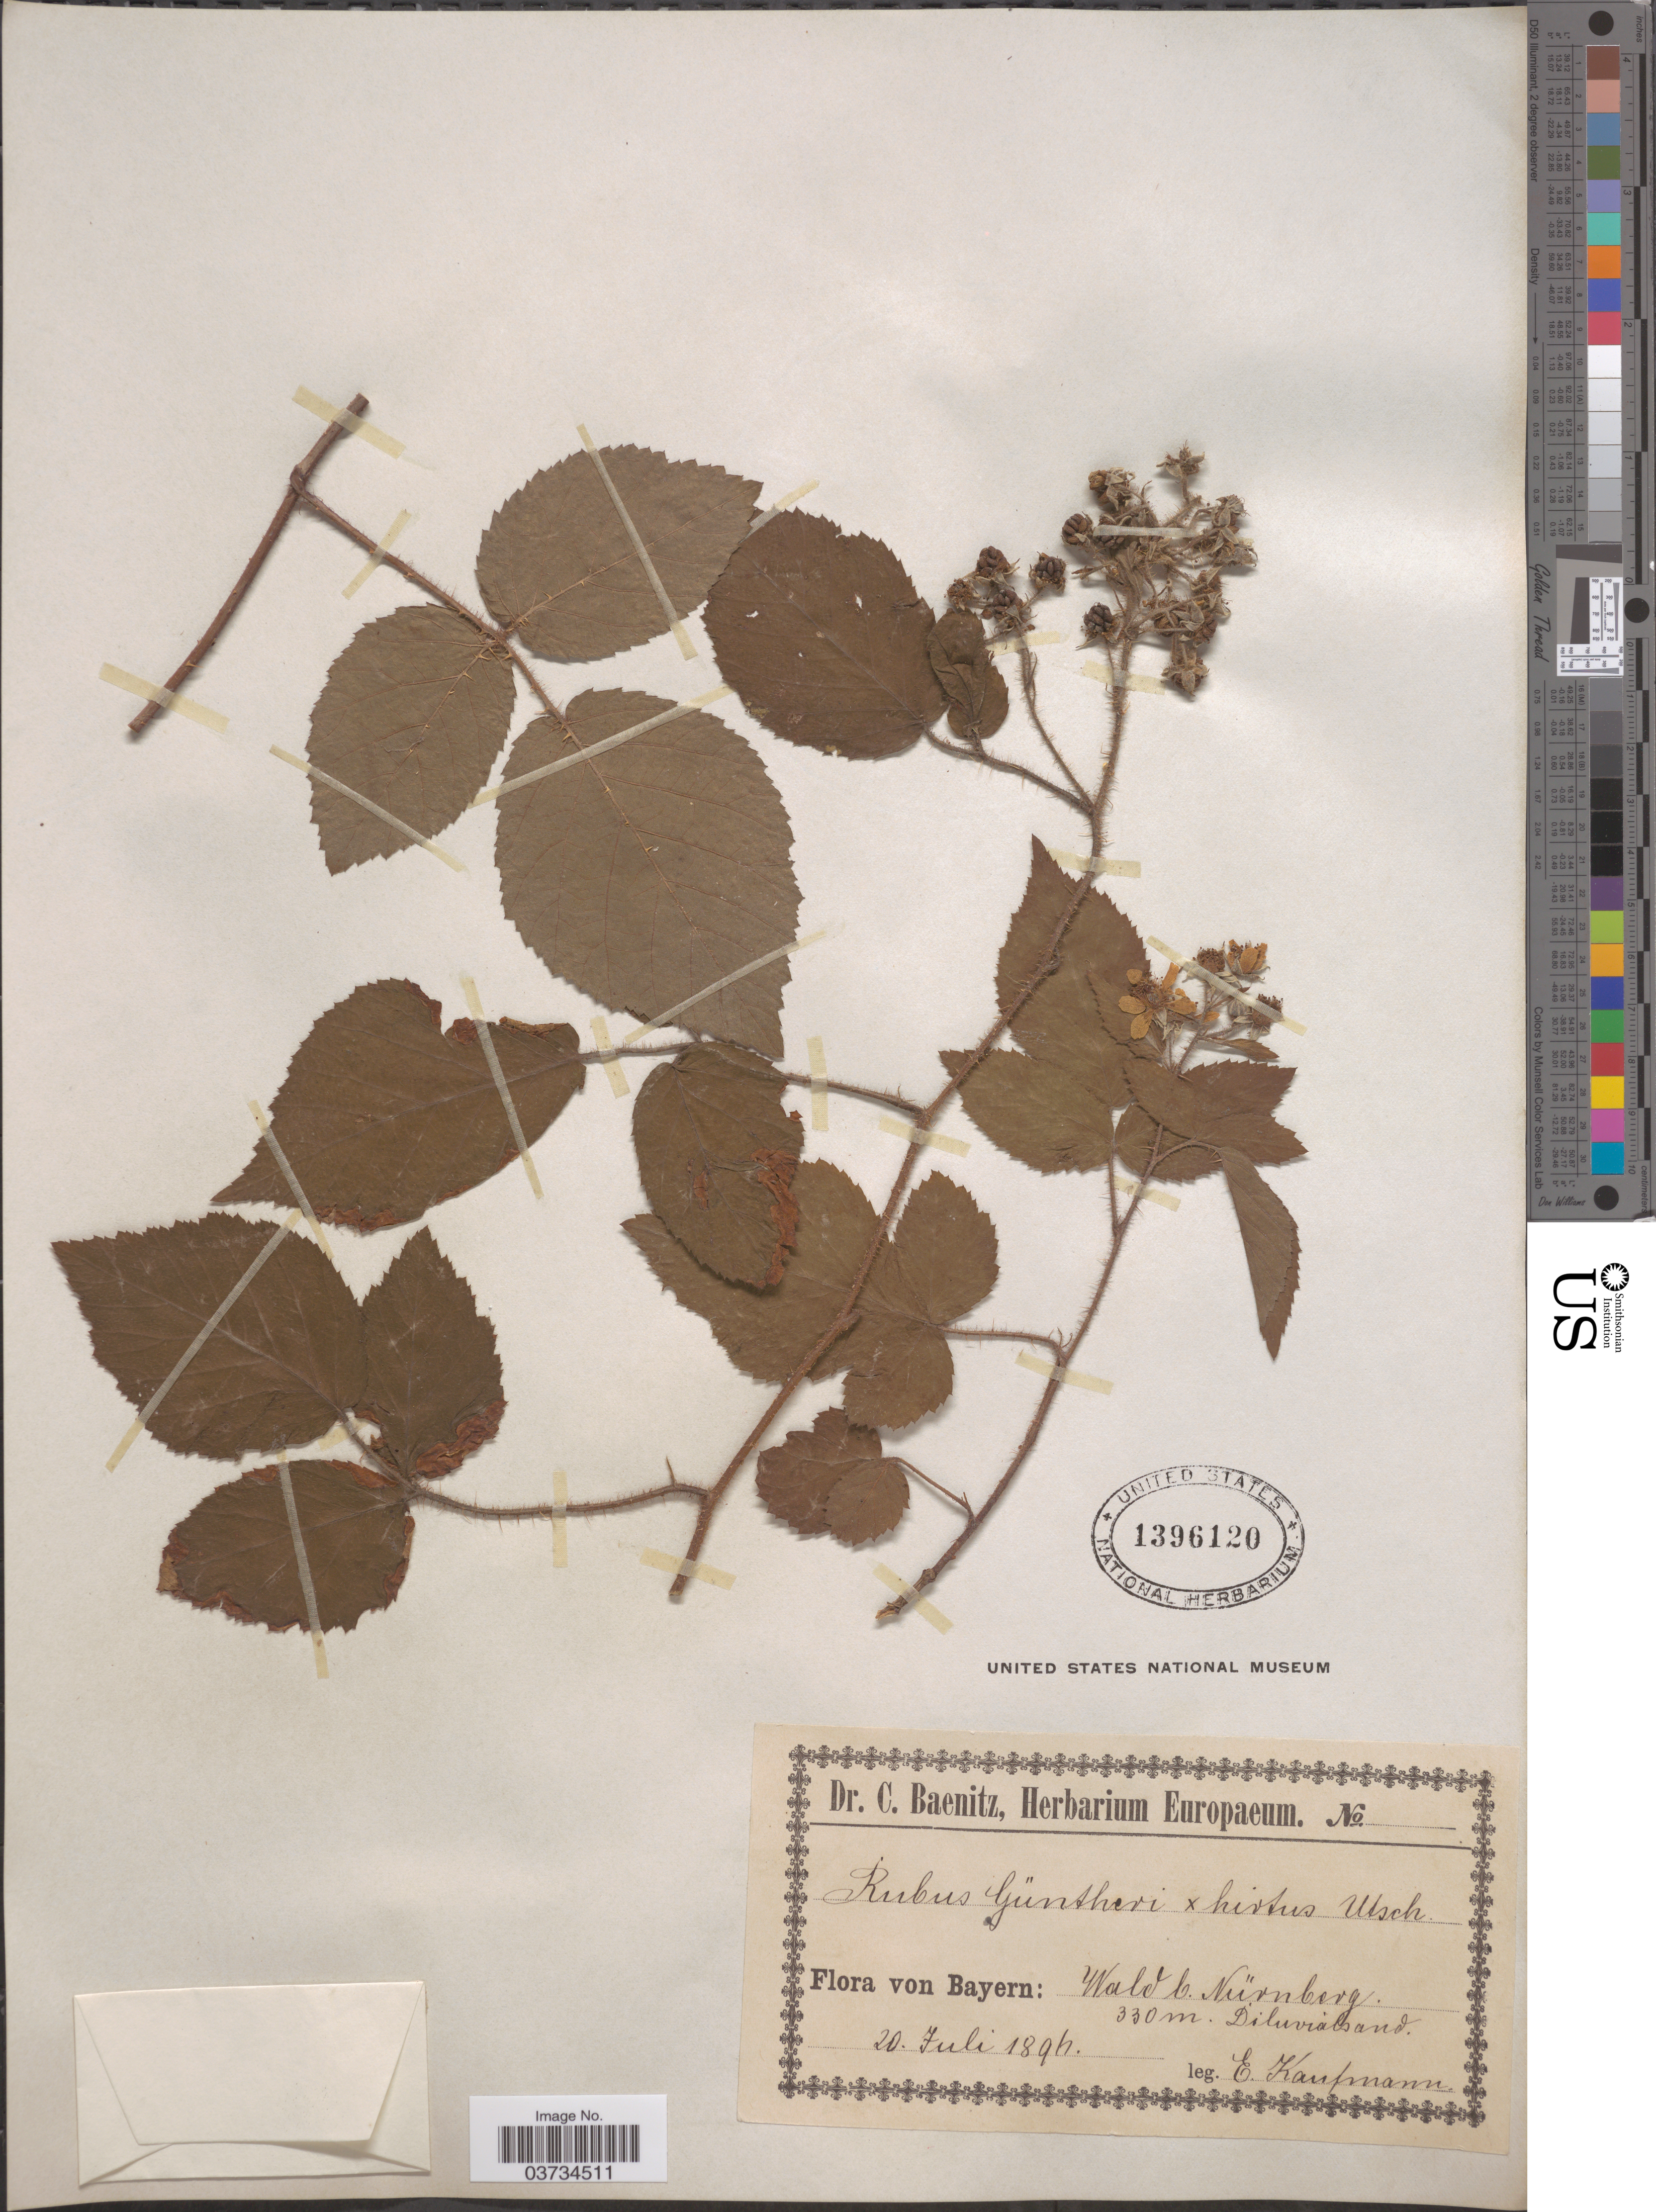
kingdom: Plantae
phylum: Tracheophyta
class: Magnoliopsida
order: Rosales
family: Rosaceae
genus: Rubus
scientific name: Rubus guntheri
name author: Weihe & Nees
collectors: E. Kaufmann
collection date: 1896-07-20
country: Germany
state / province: Bayern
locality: Wald b. Nürnberg.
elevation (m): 330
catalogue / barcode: US 1396120